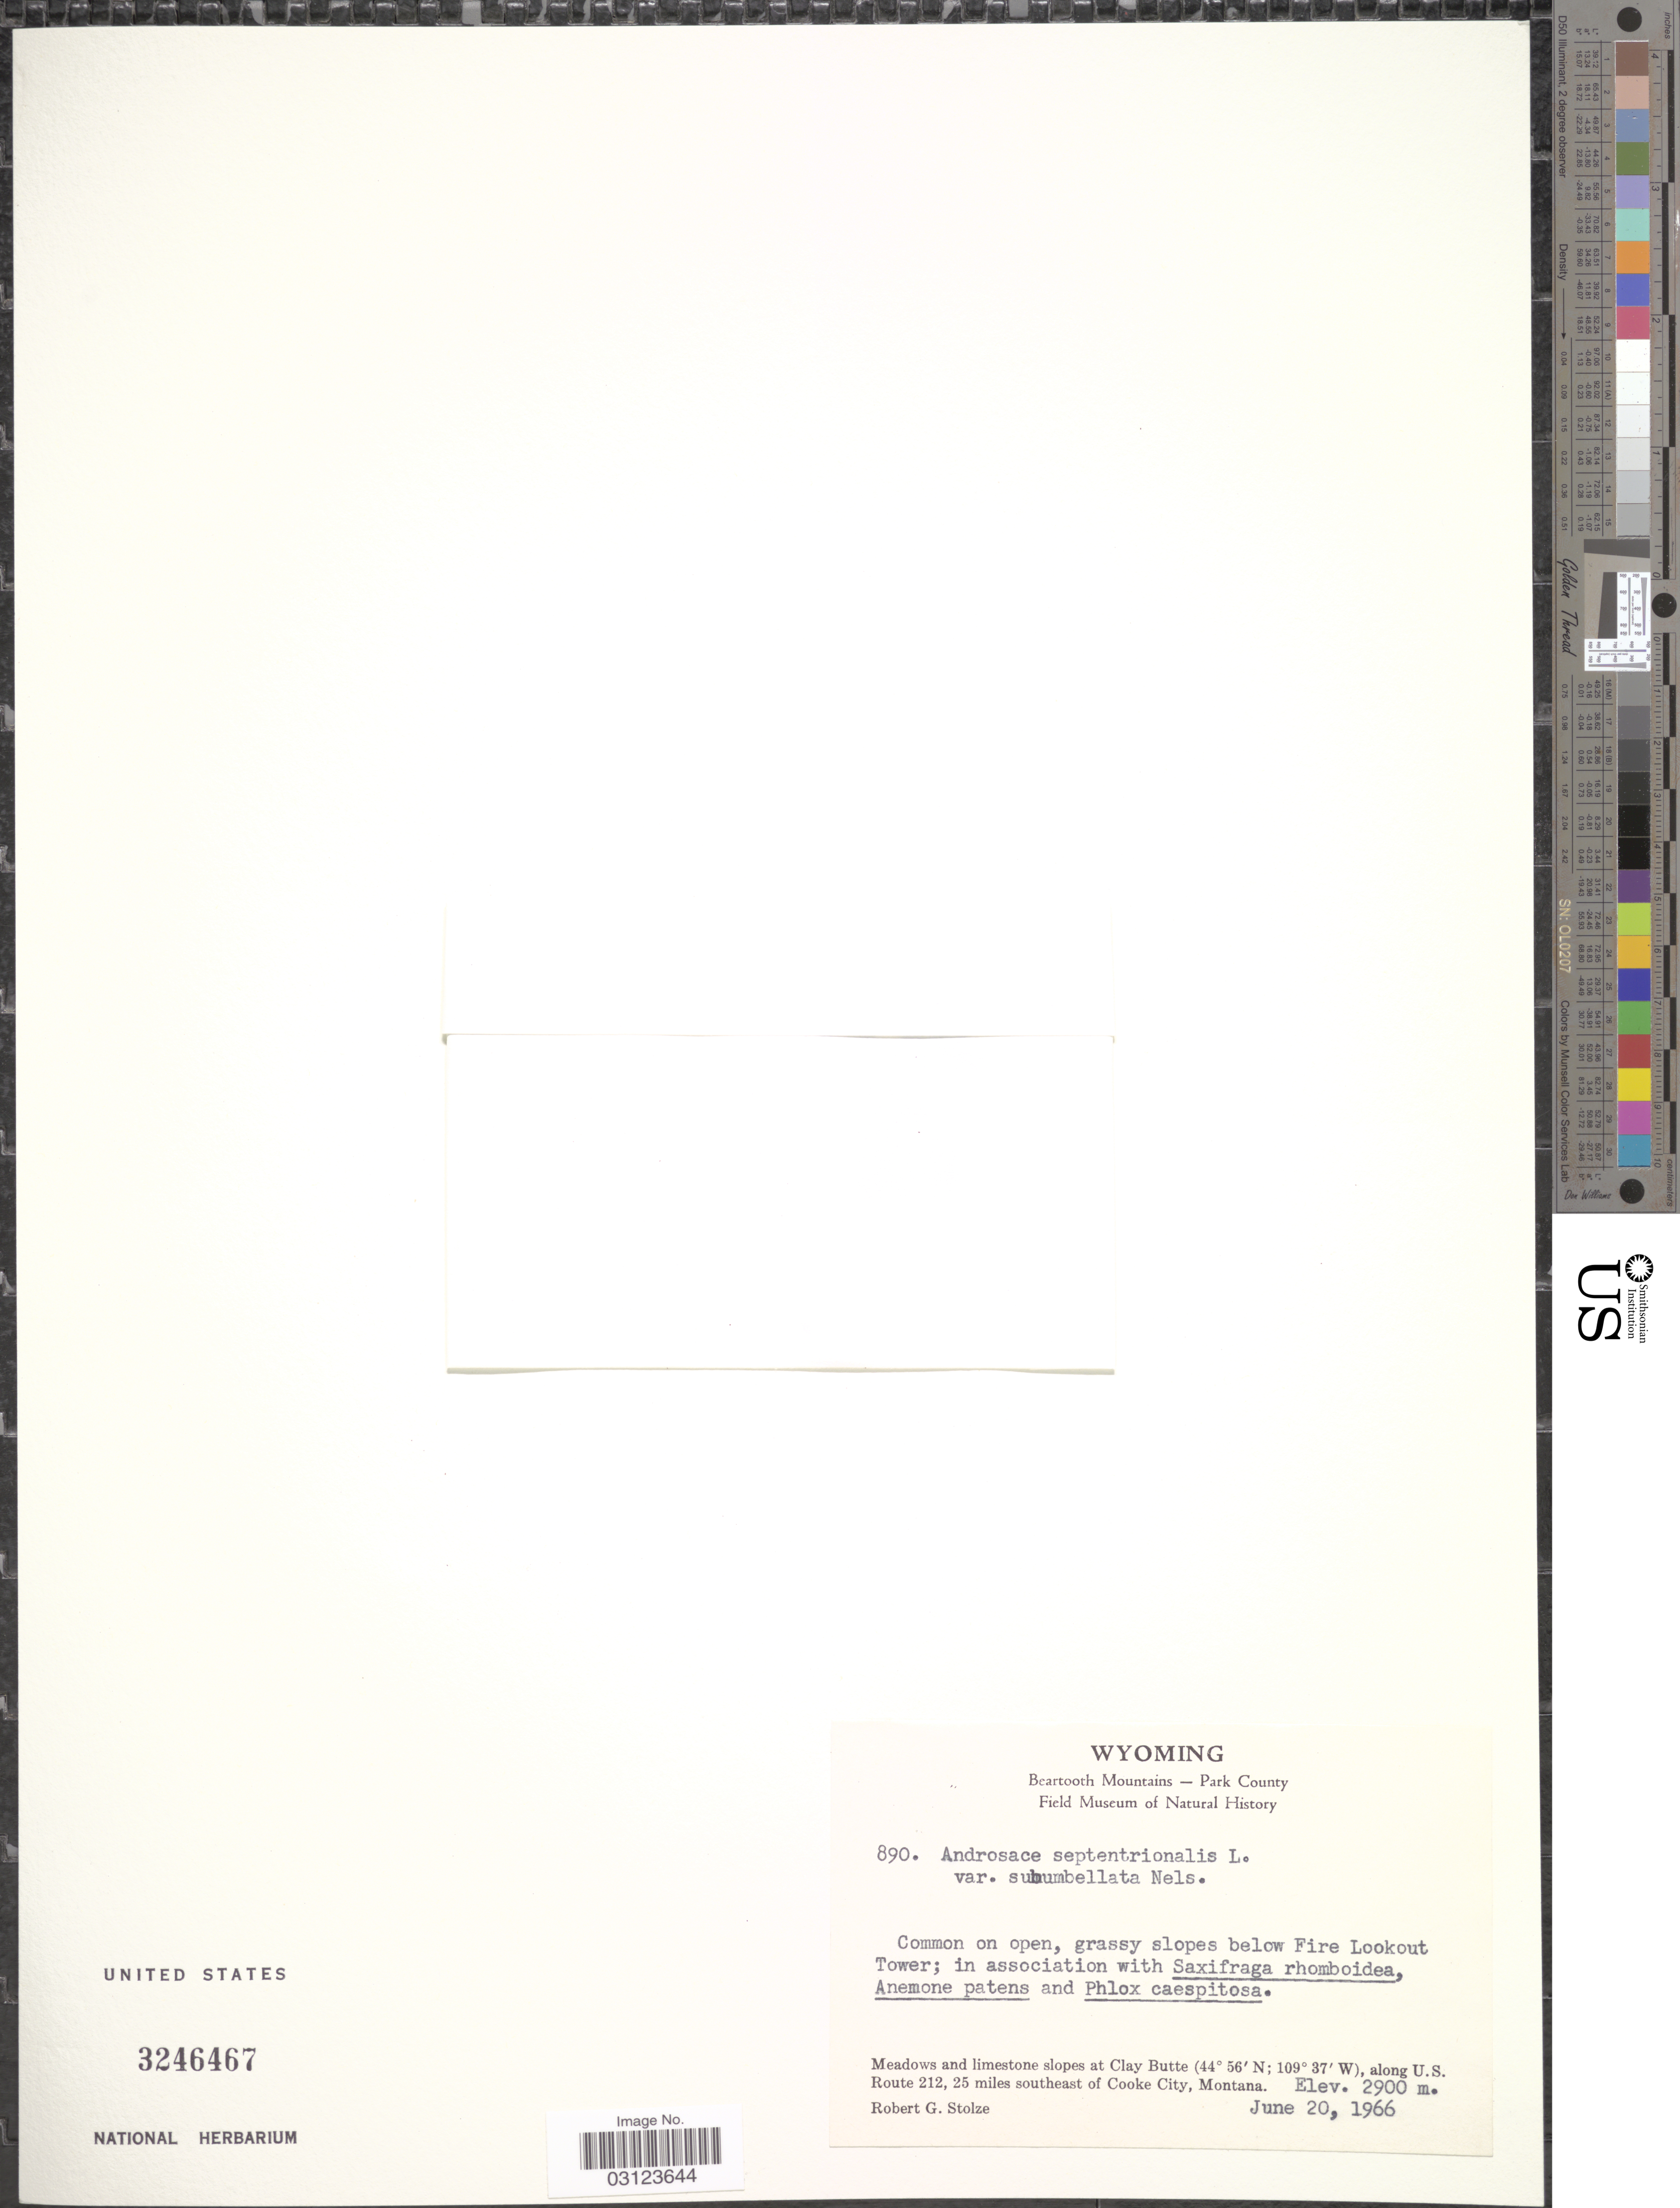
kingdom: Plantae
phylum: Tracheophyta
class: Magnoliopsida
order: Ericales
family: Primulaceae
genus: Androsace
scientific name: Androsace septentrionalis subsp. subumbellata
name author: (A. Nelson) G.T. Robbins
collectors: R. G. Stolze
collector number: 890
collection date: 1966-06-20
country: United States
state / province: Montana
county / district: Park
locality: Beartooth Mountains . Meadows and limestone slopes at Clay Butte, along U.S. Route 212, 25 miles southeast of Cooke City.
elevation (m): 2900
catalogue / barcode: US 3246467